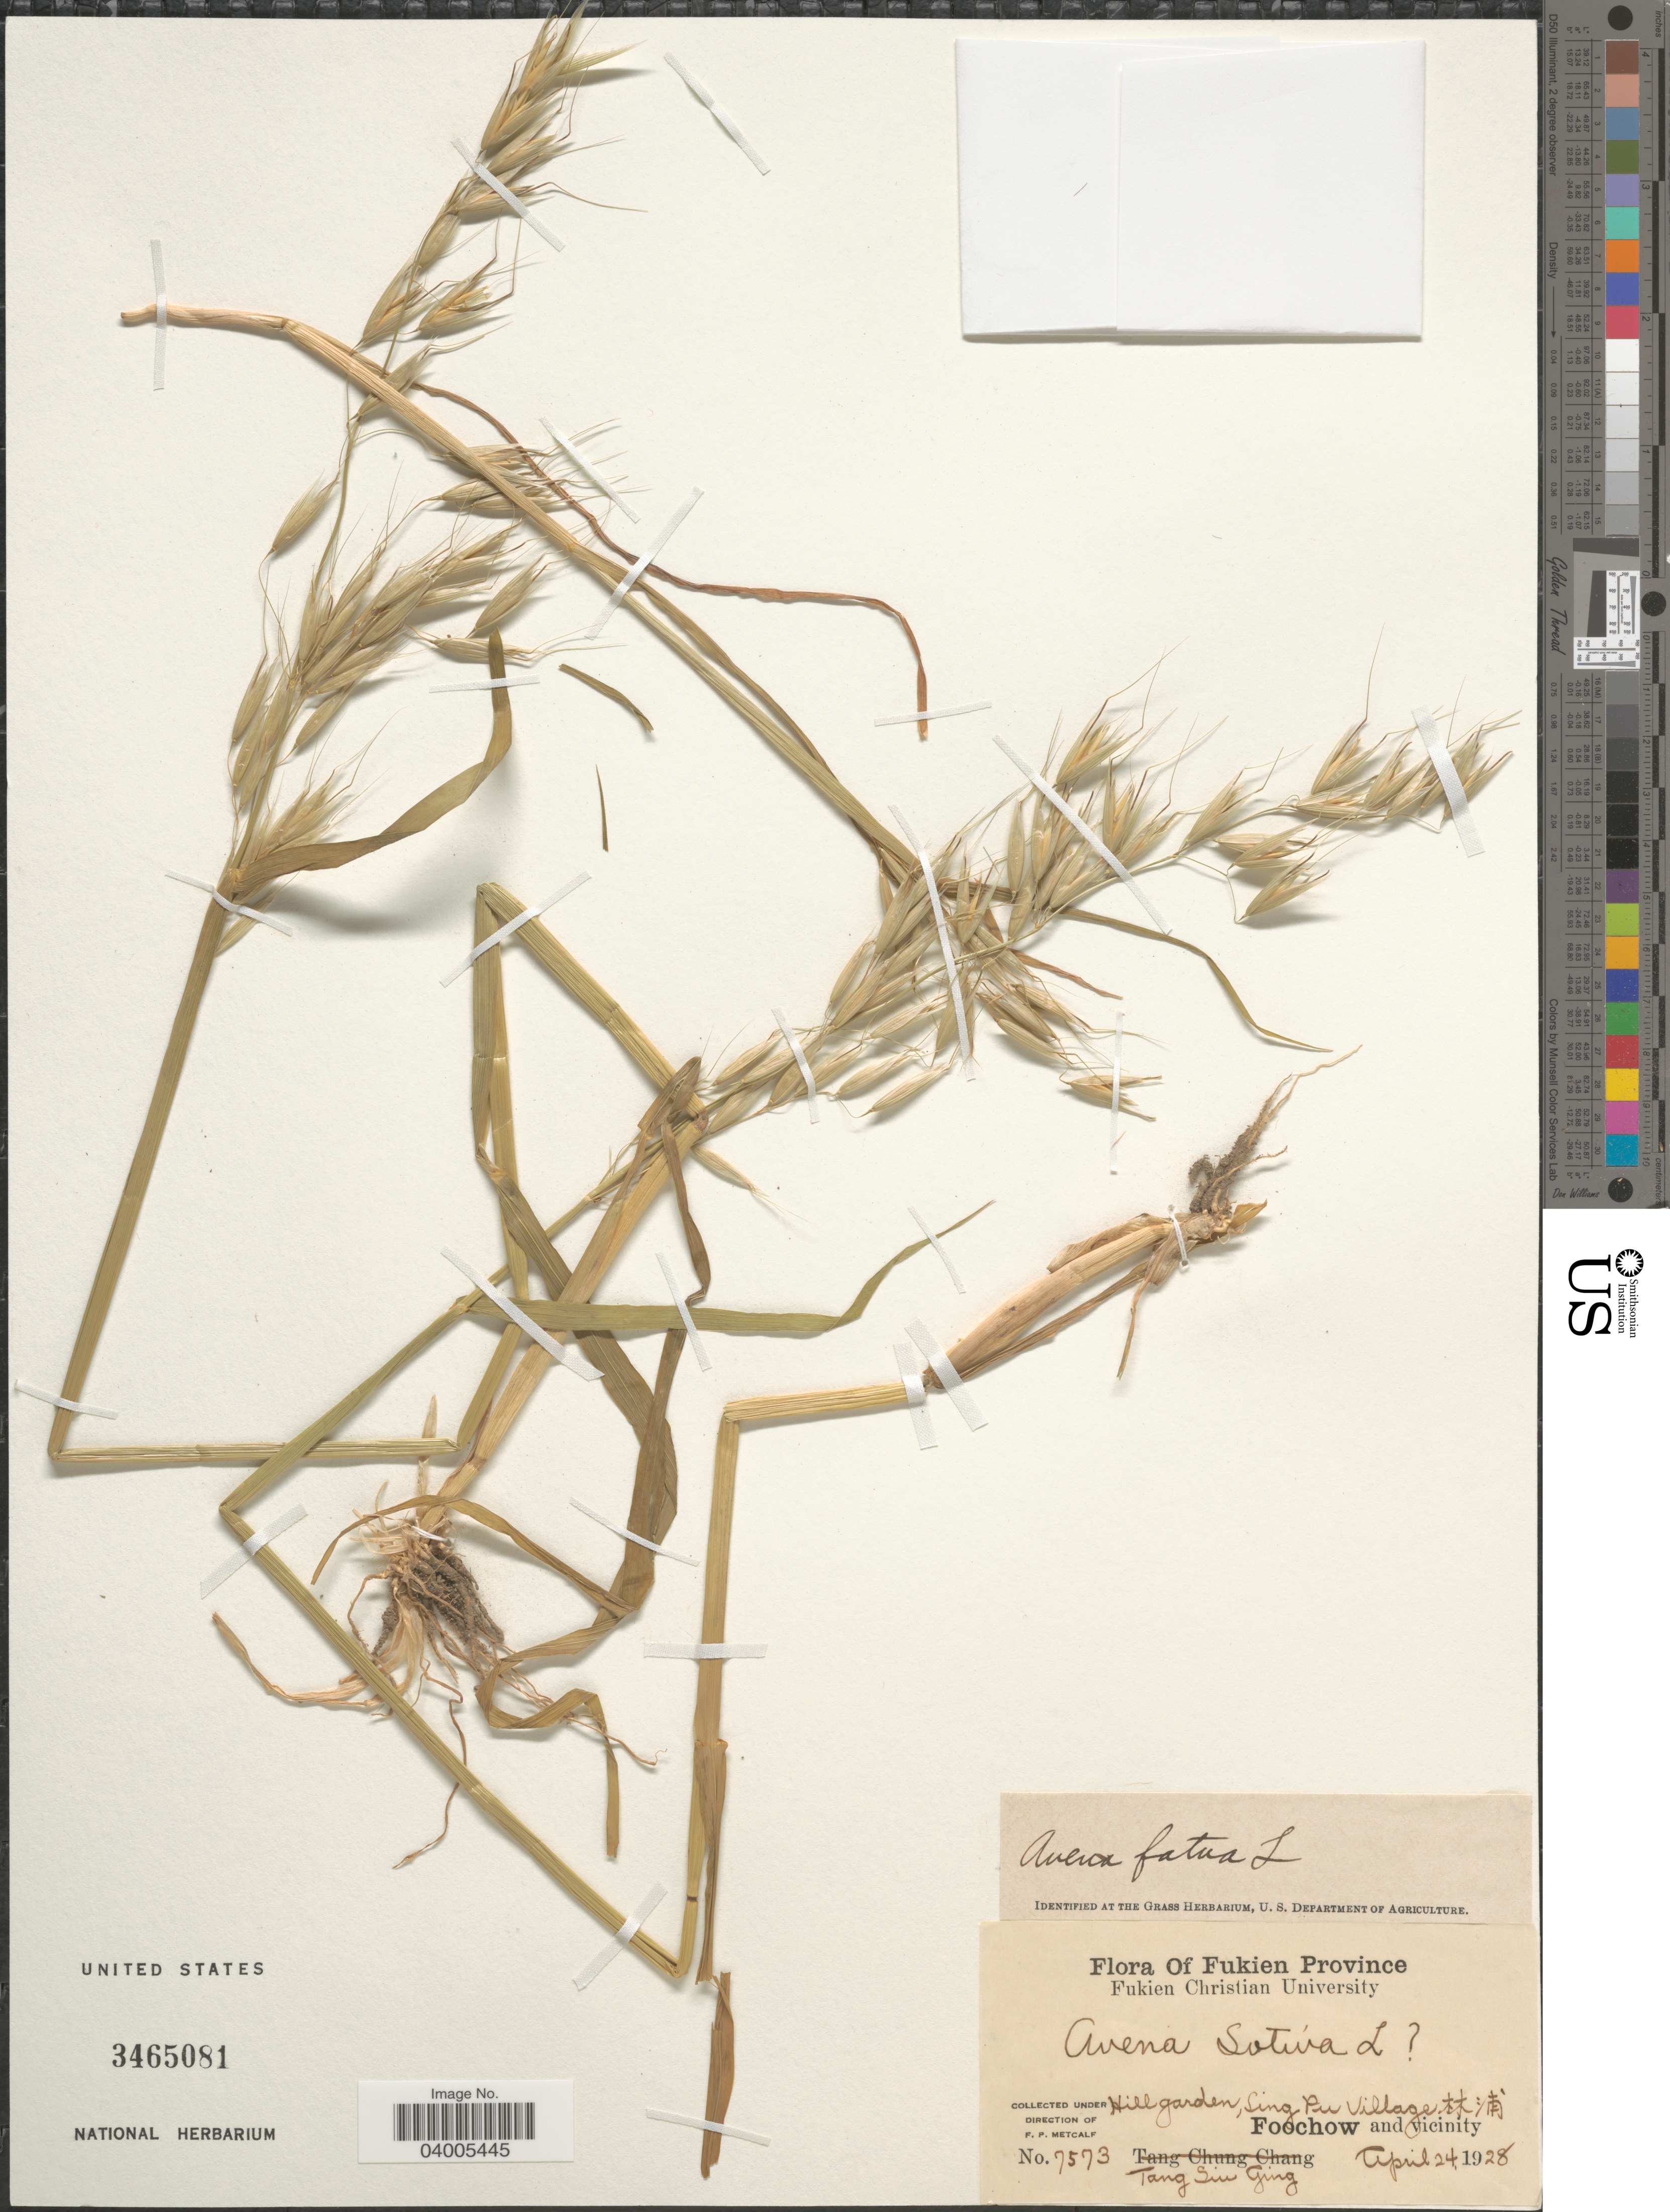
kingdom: Plantae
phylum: Tracheophyta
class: Liliopsida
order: Poales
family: Poaceae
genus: Avena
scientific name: Avena fatua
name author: L.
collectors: T. Ging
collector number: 7573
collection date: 1928-04-24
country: China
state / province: Fujian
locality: Fukien Province. Hill garden, Ling Pu Village X. Foochow and vicinity.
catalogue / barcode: US 3465081